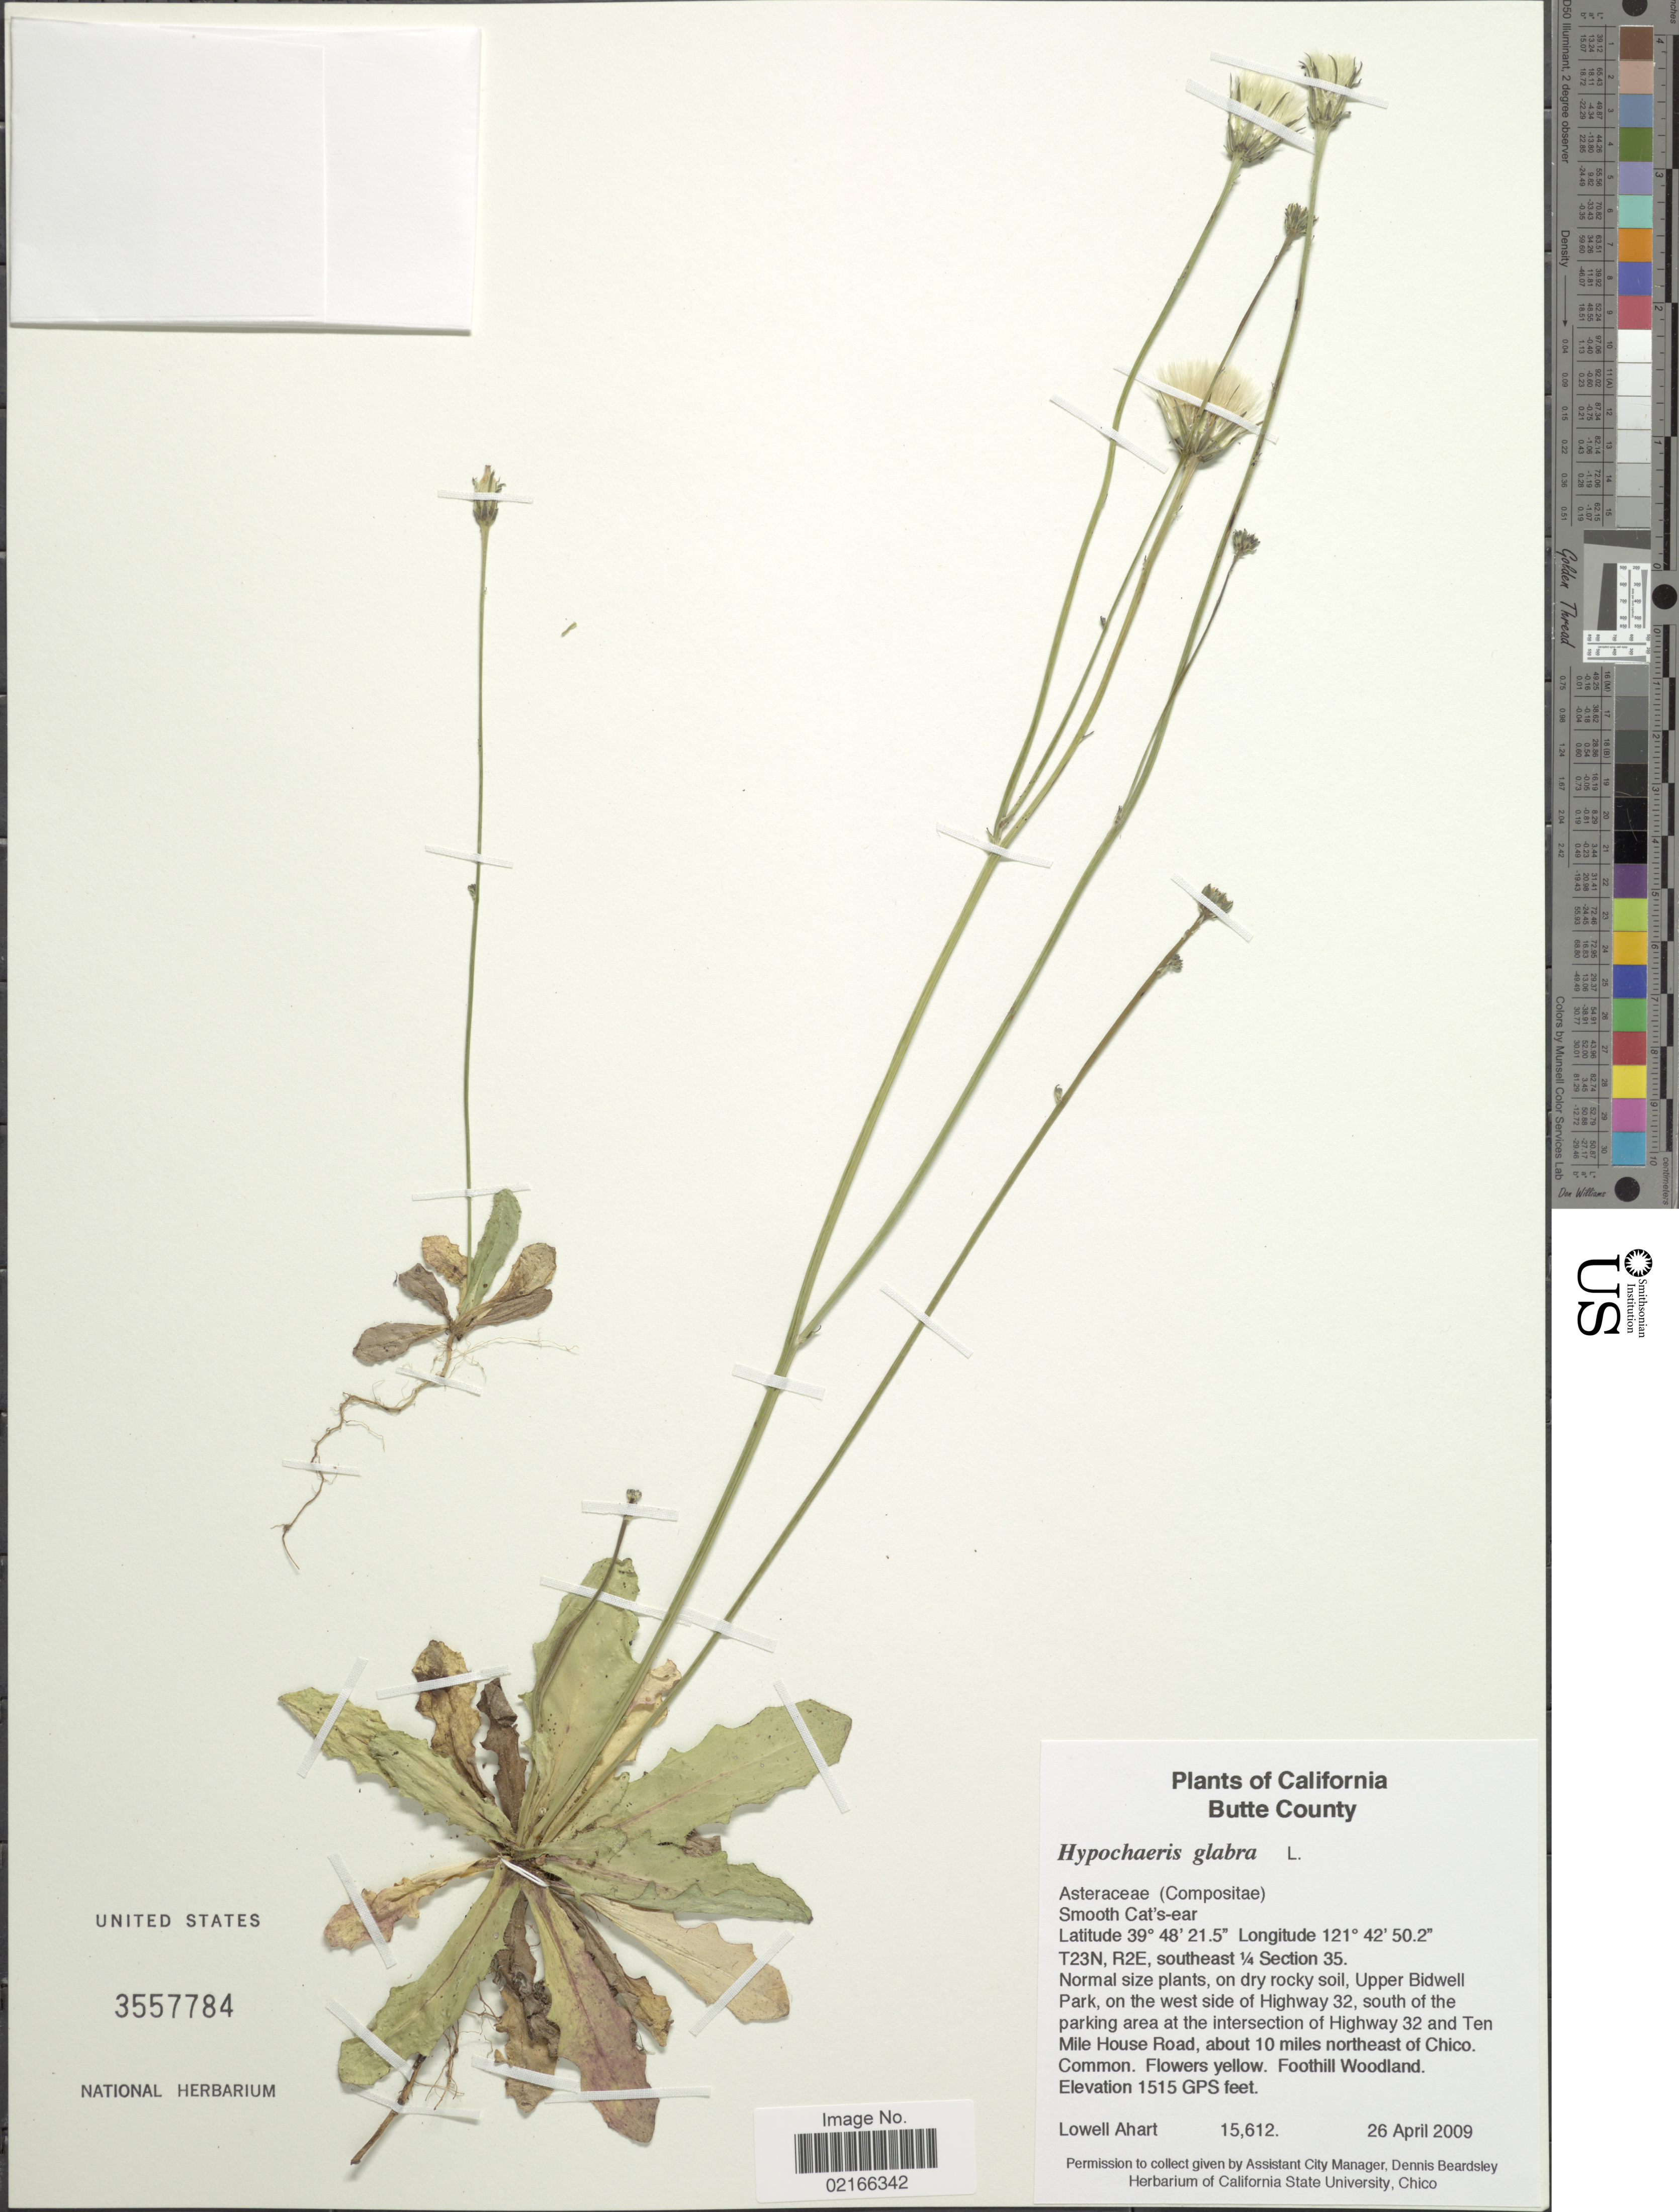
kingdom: Plantae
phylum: Tracheophyta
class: Magnoliopsida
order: Asterales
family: Asteraceae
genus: Hypochaeris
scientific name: Hypochaeris glabra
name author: L.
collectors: L. Ahart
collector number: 15612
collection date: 2009-04-26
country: United States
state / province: California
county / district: Butte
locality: Butte County. T23N, R2E, southeast ¼ Section 35. Upper Bidwell Park, on the west side of Highway 32, south of the parking area at the intersection of Highway 32 and Ten Mile House Road, about 10 miles northeast of Chico. Foothill Woodland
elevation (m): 462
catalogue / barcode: US 3557784